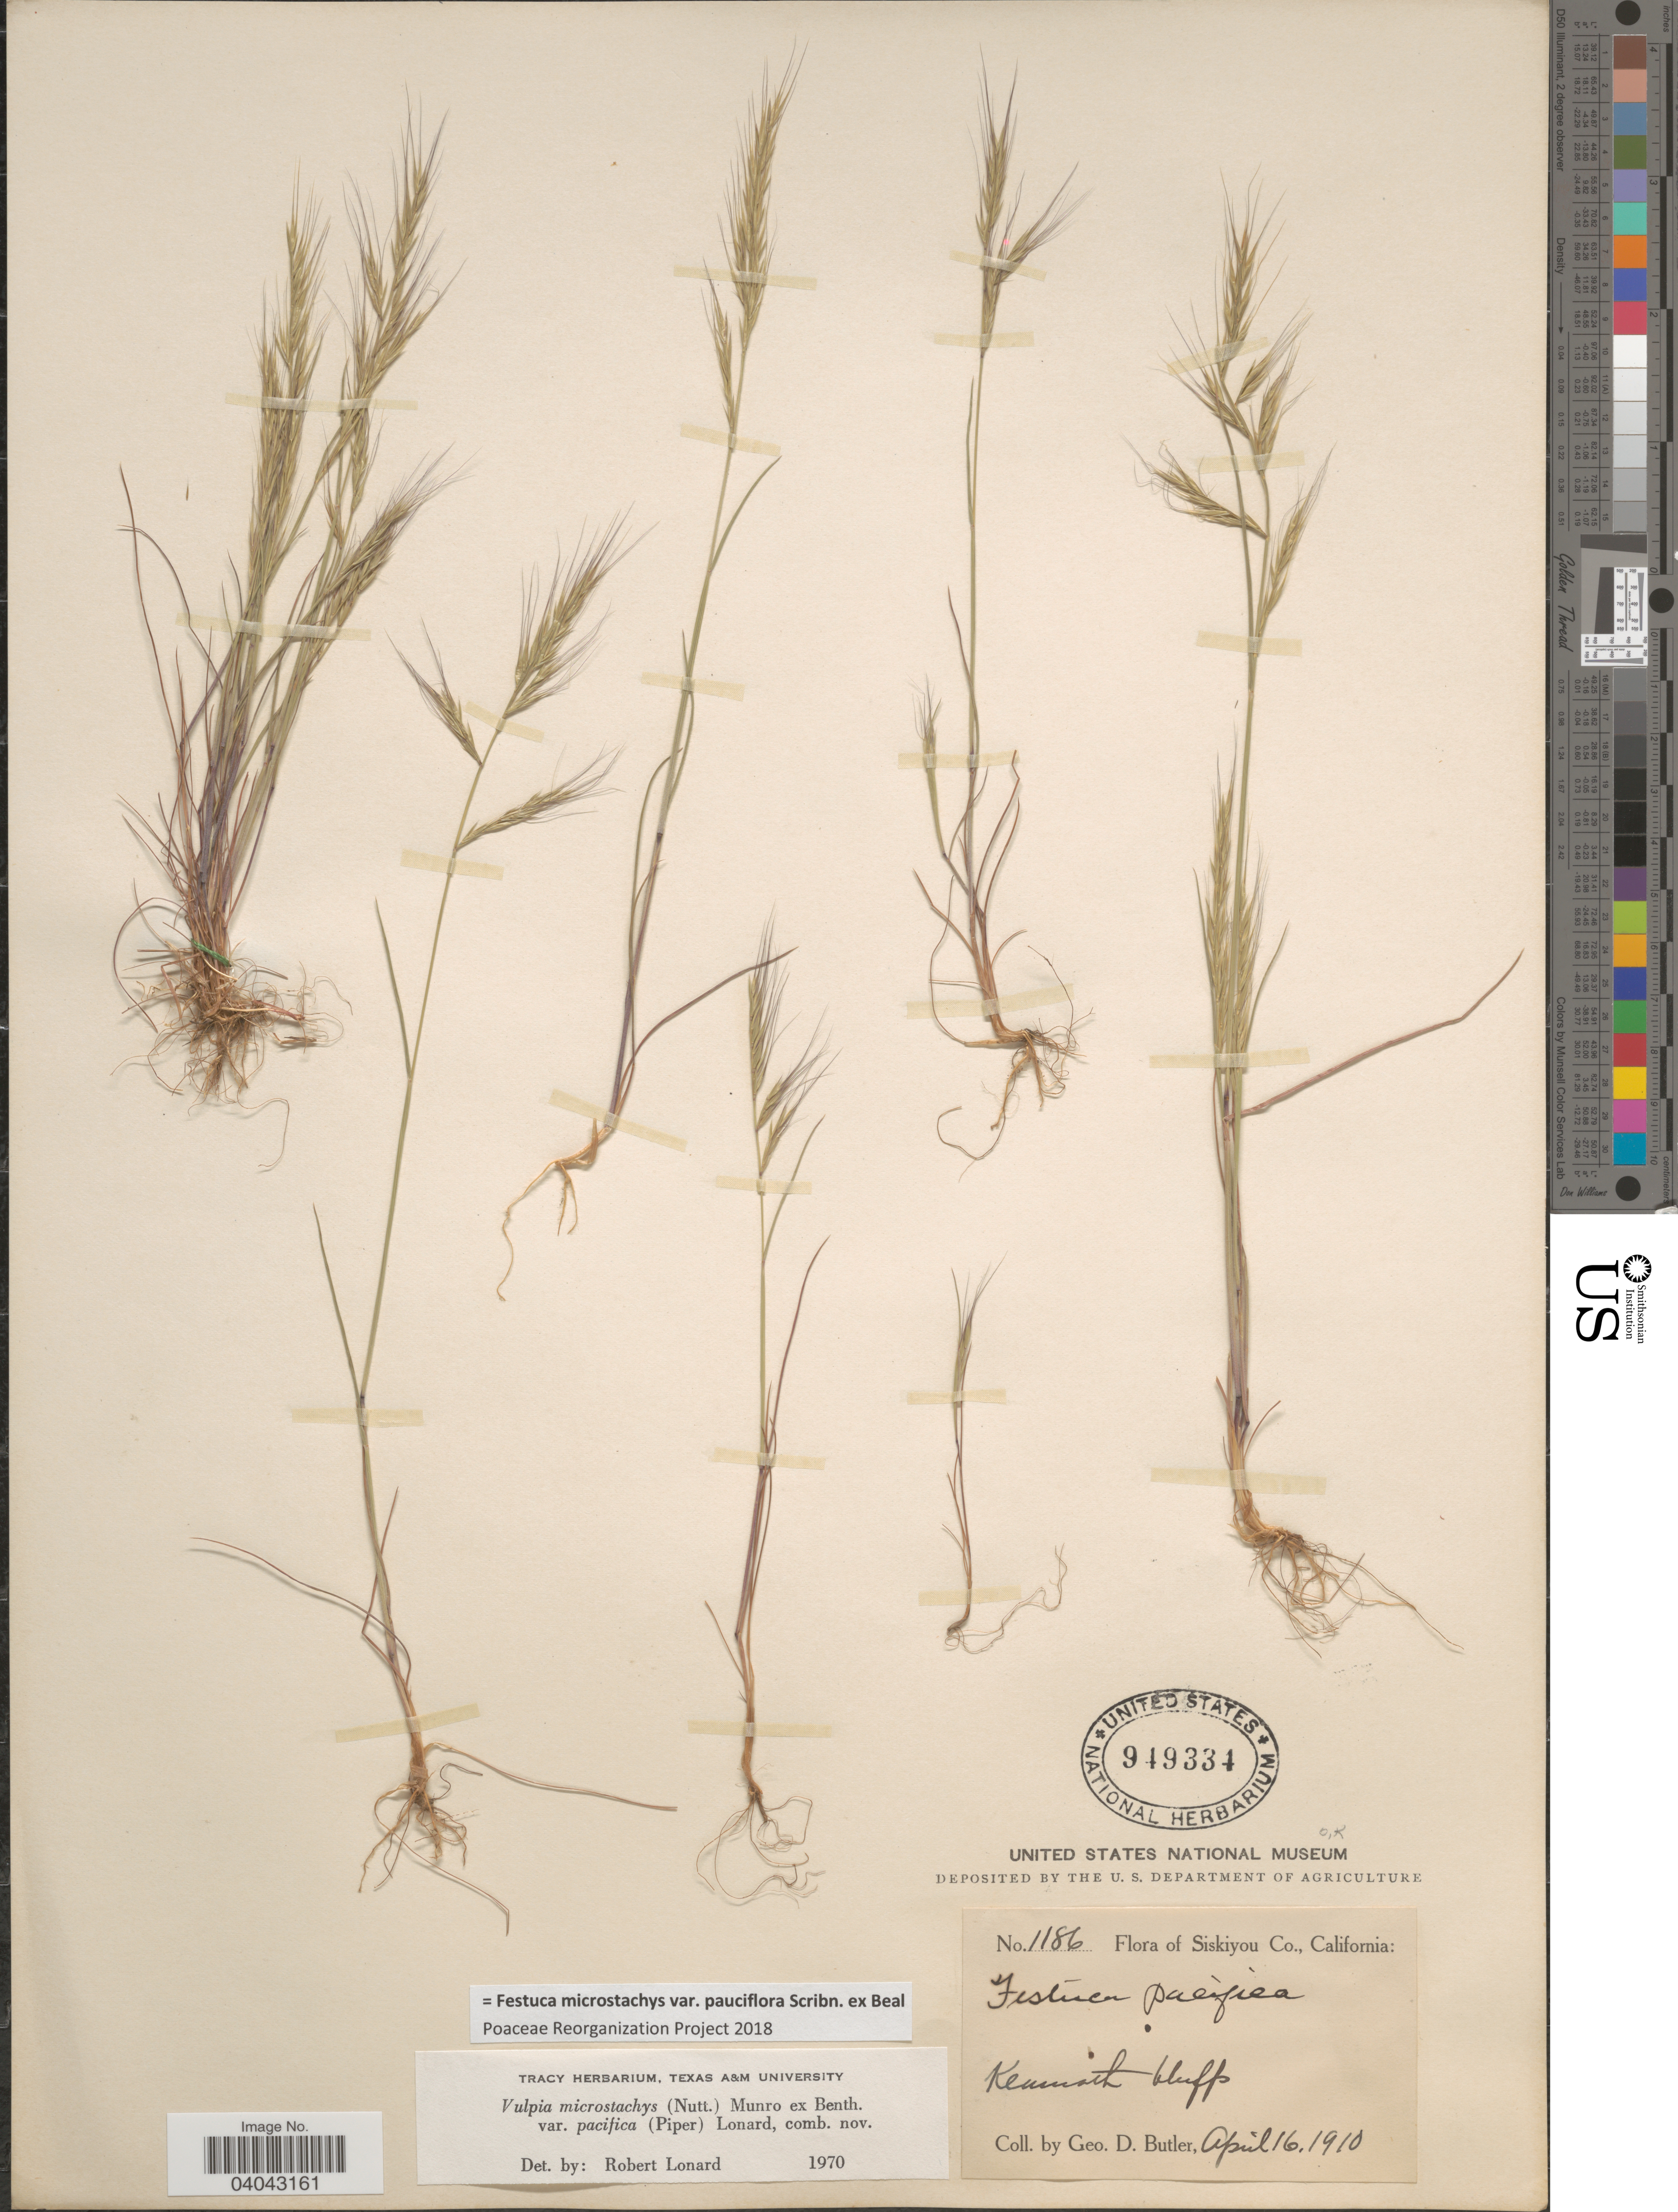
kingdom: Plantae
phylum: Tracheophyta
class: Liliopsida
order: Poales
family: Poaceae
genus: Festuca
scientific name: Festuca microstachys var. pauciflora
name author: Scribn. ex W.J. Beal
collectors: G. D. Butler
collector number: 1186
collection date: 1910-04-16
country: United States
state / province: California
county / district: Siskiyou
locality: Siskiyu Co. Klamath bluffs.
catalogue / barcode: US 949334